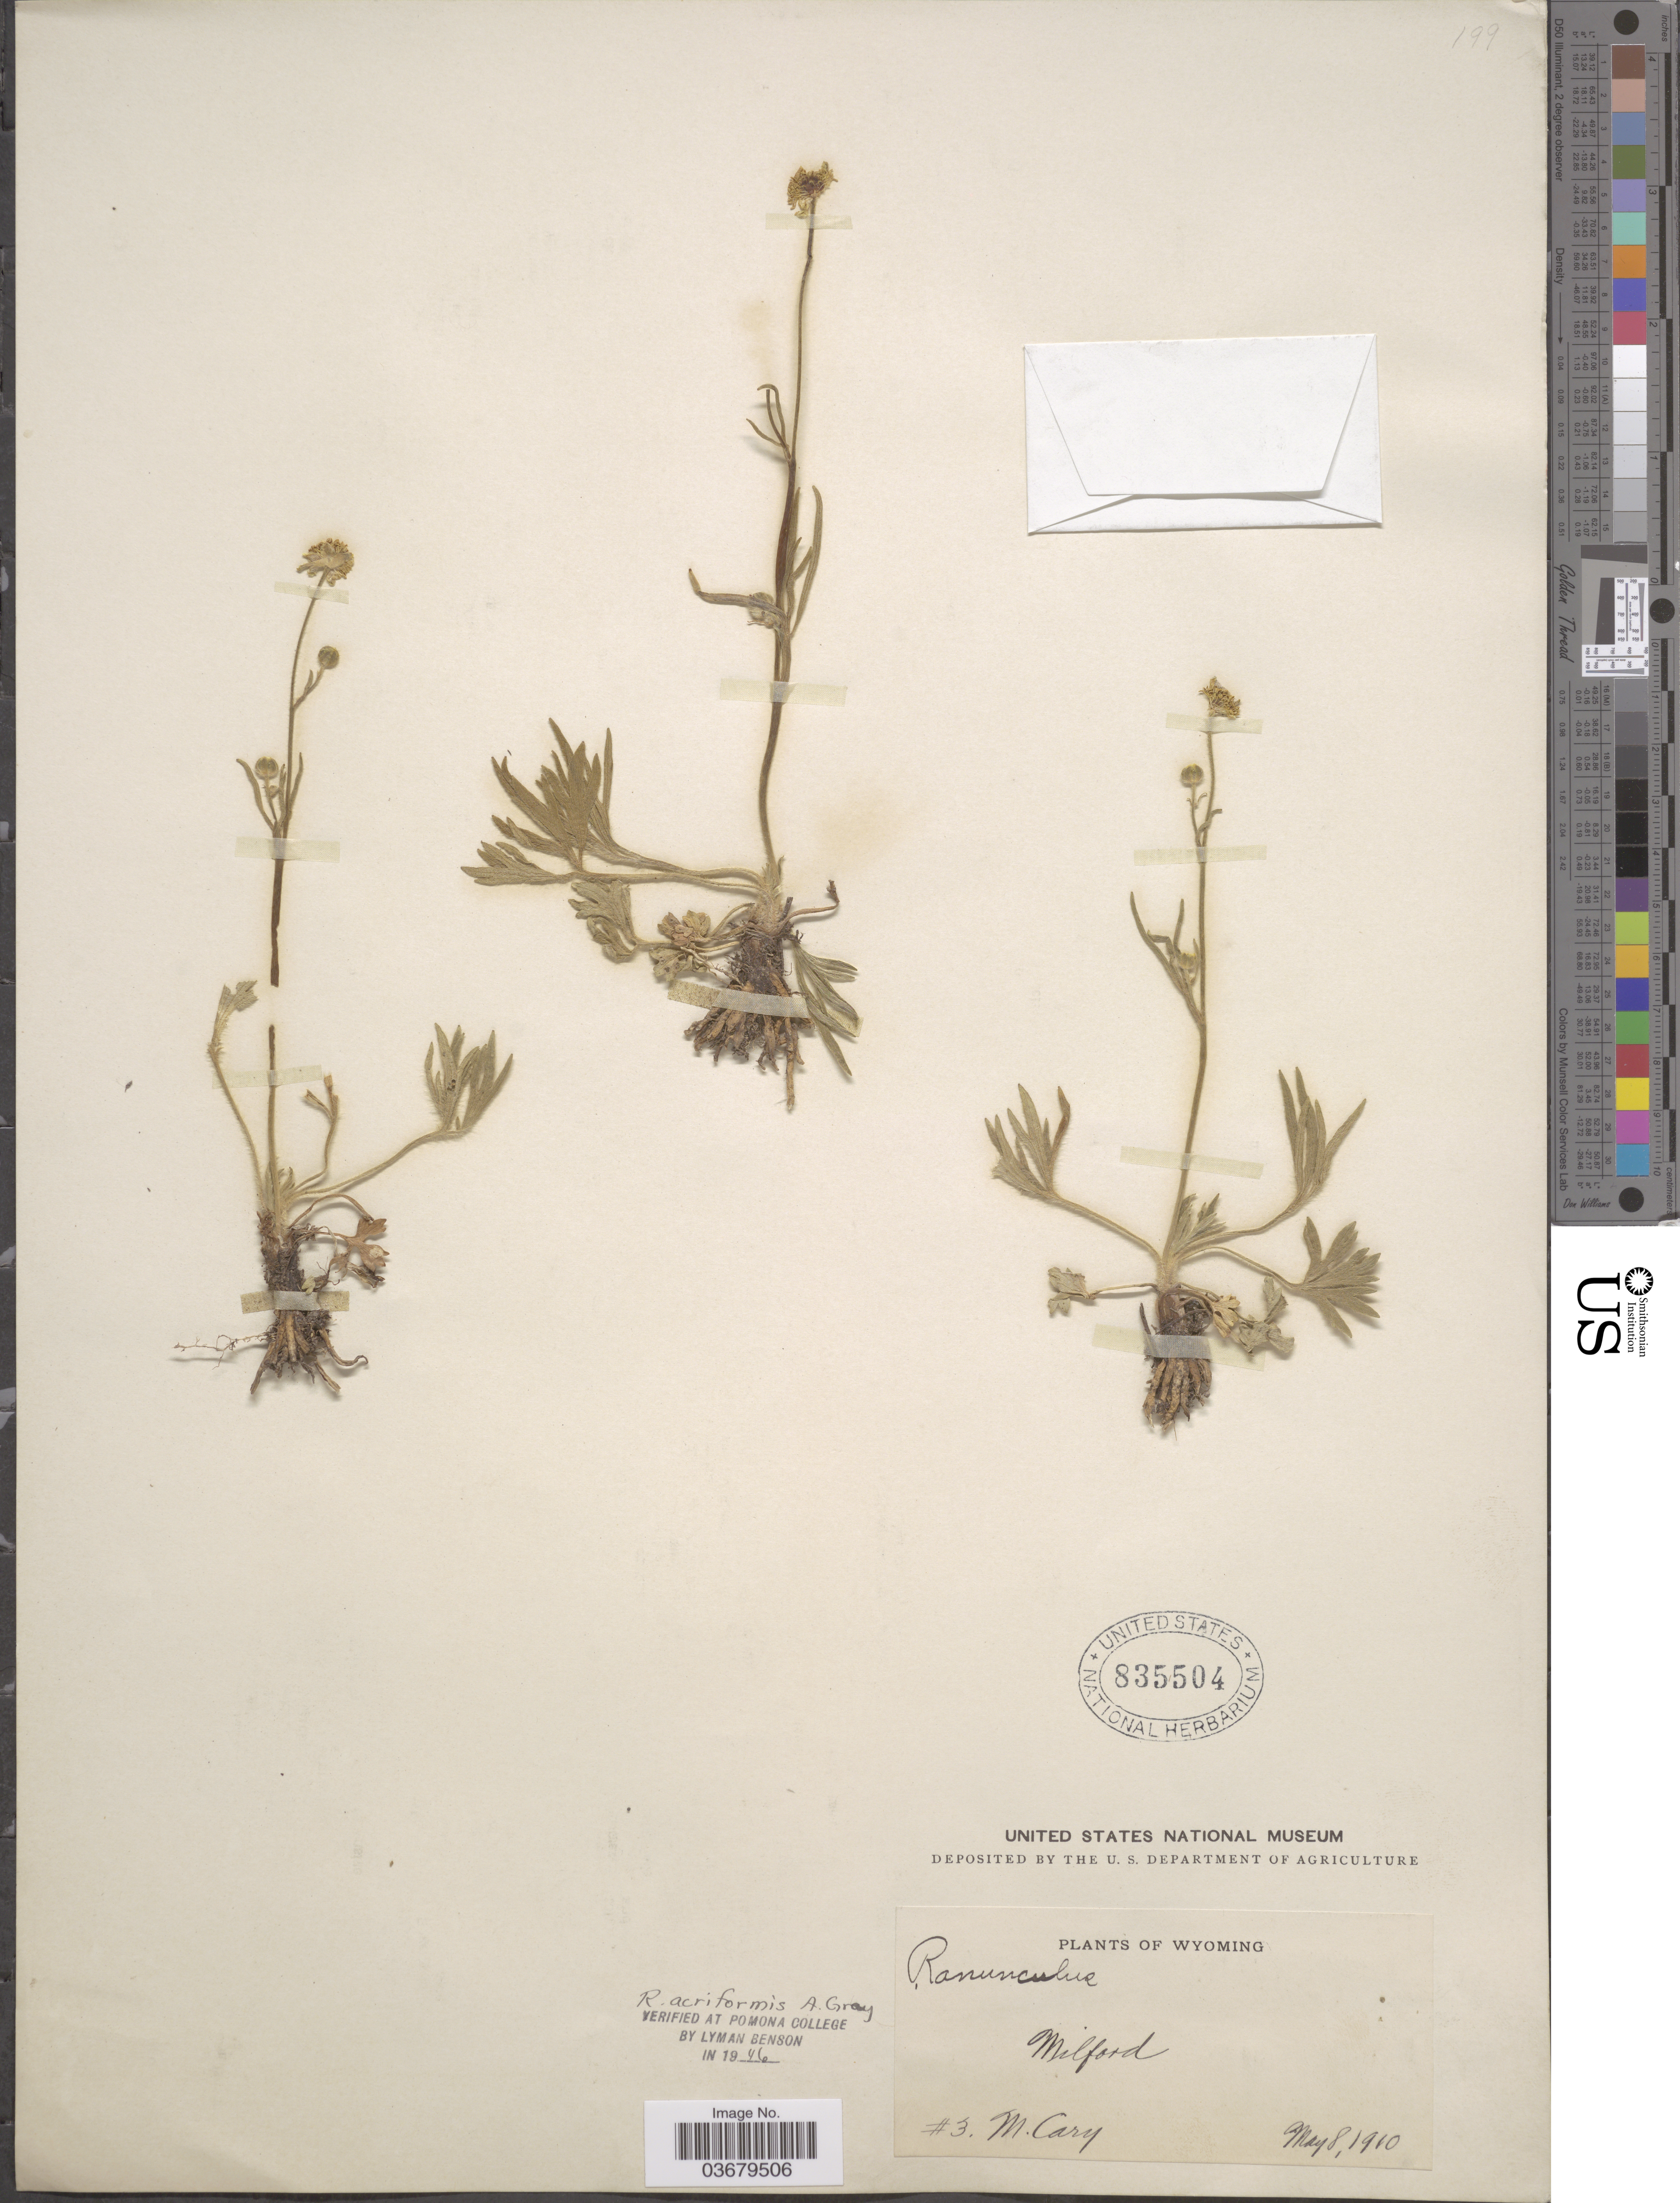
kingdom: Plantae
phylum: Tracheophyta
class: Magnoliopsida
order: Ranunculales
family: Ranunculaceae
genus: Ranunculus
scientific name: Ranunculus acriformis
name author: A. Gray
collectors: M. Cary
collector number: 3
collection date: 1910-05-08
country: United States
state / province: Wyoming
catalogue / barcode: US 835504